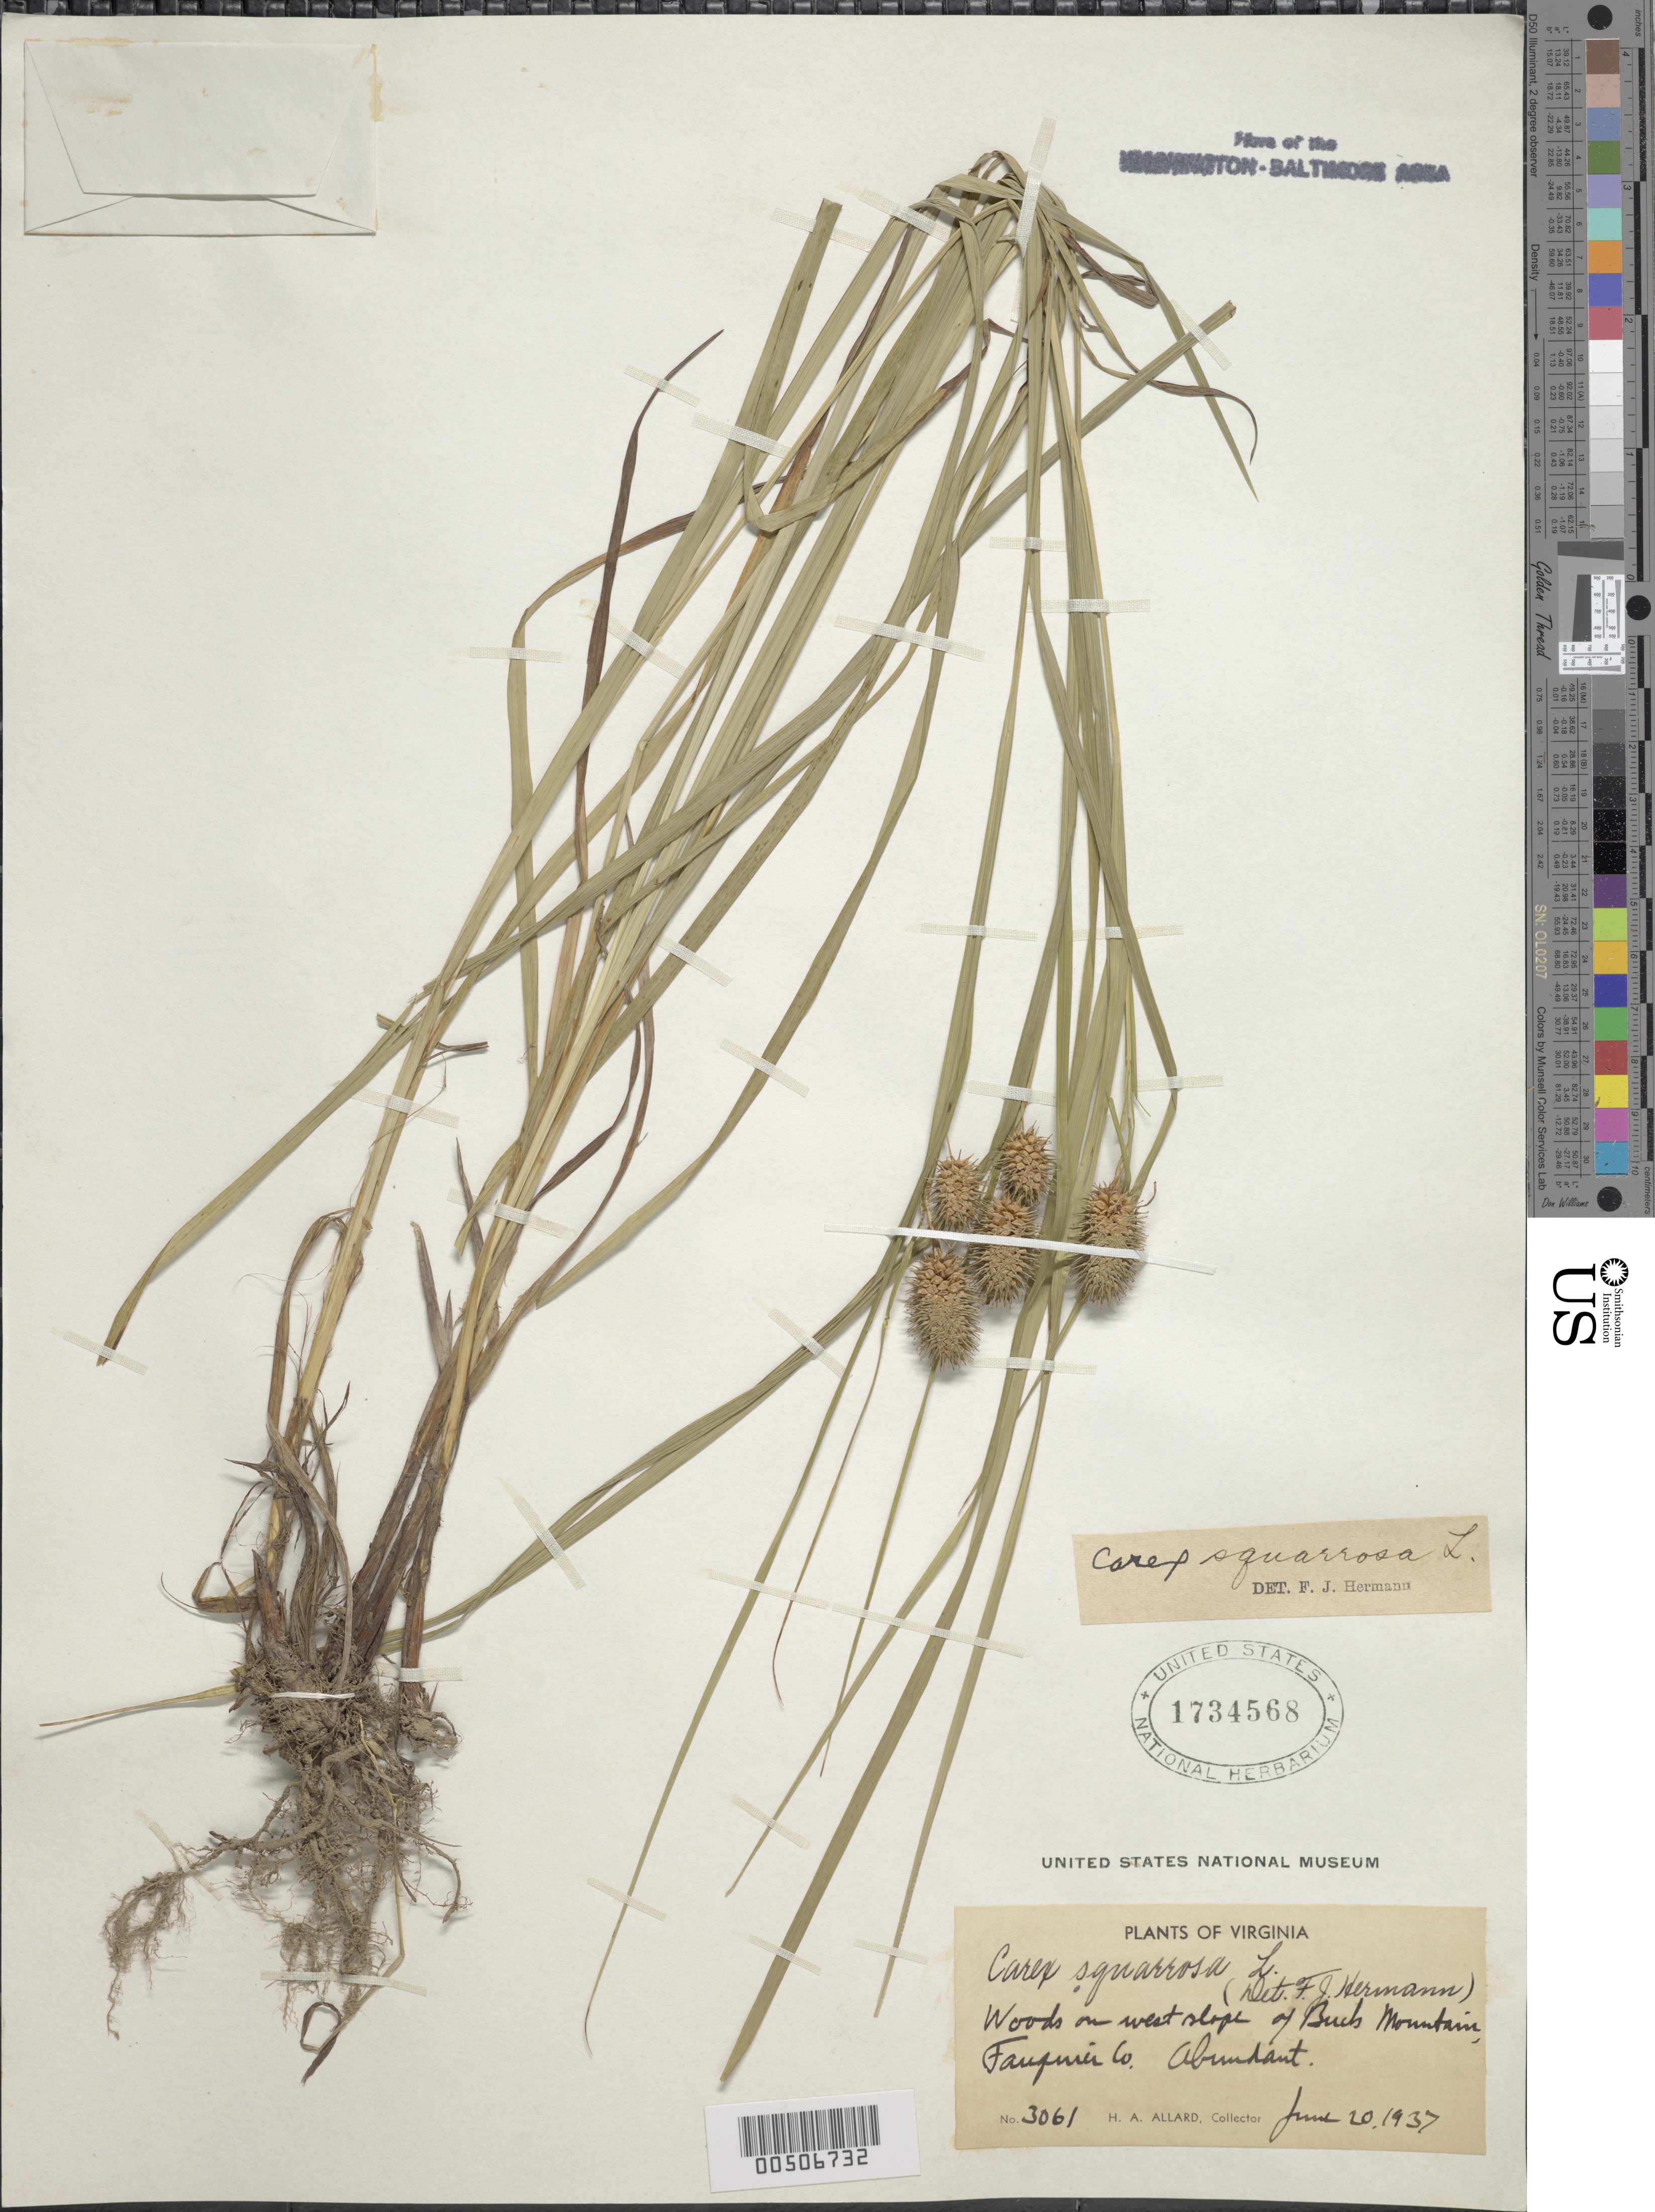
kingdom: Plantae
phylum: Tracheophyta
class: Liliopsida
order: Poales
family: Cyperaceae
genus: Carex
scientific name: Carex squarrosa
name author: L.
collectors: H. A. Allard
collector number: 3061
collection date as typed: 20 Jun 1937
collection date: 1937-06-20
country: United States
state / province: Virginia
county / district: Fauquier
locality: Buck Mountains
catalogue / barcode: US 1734568